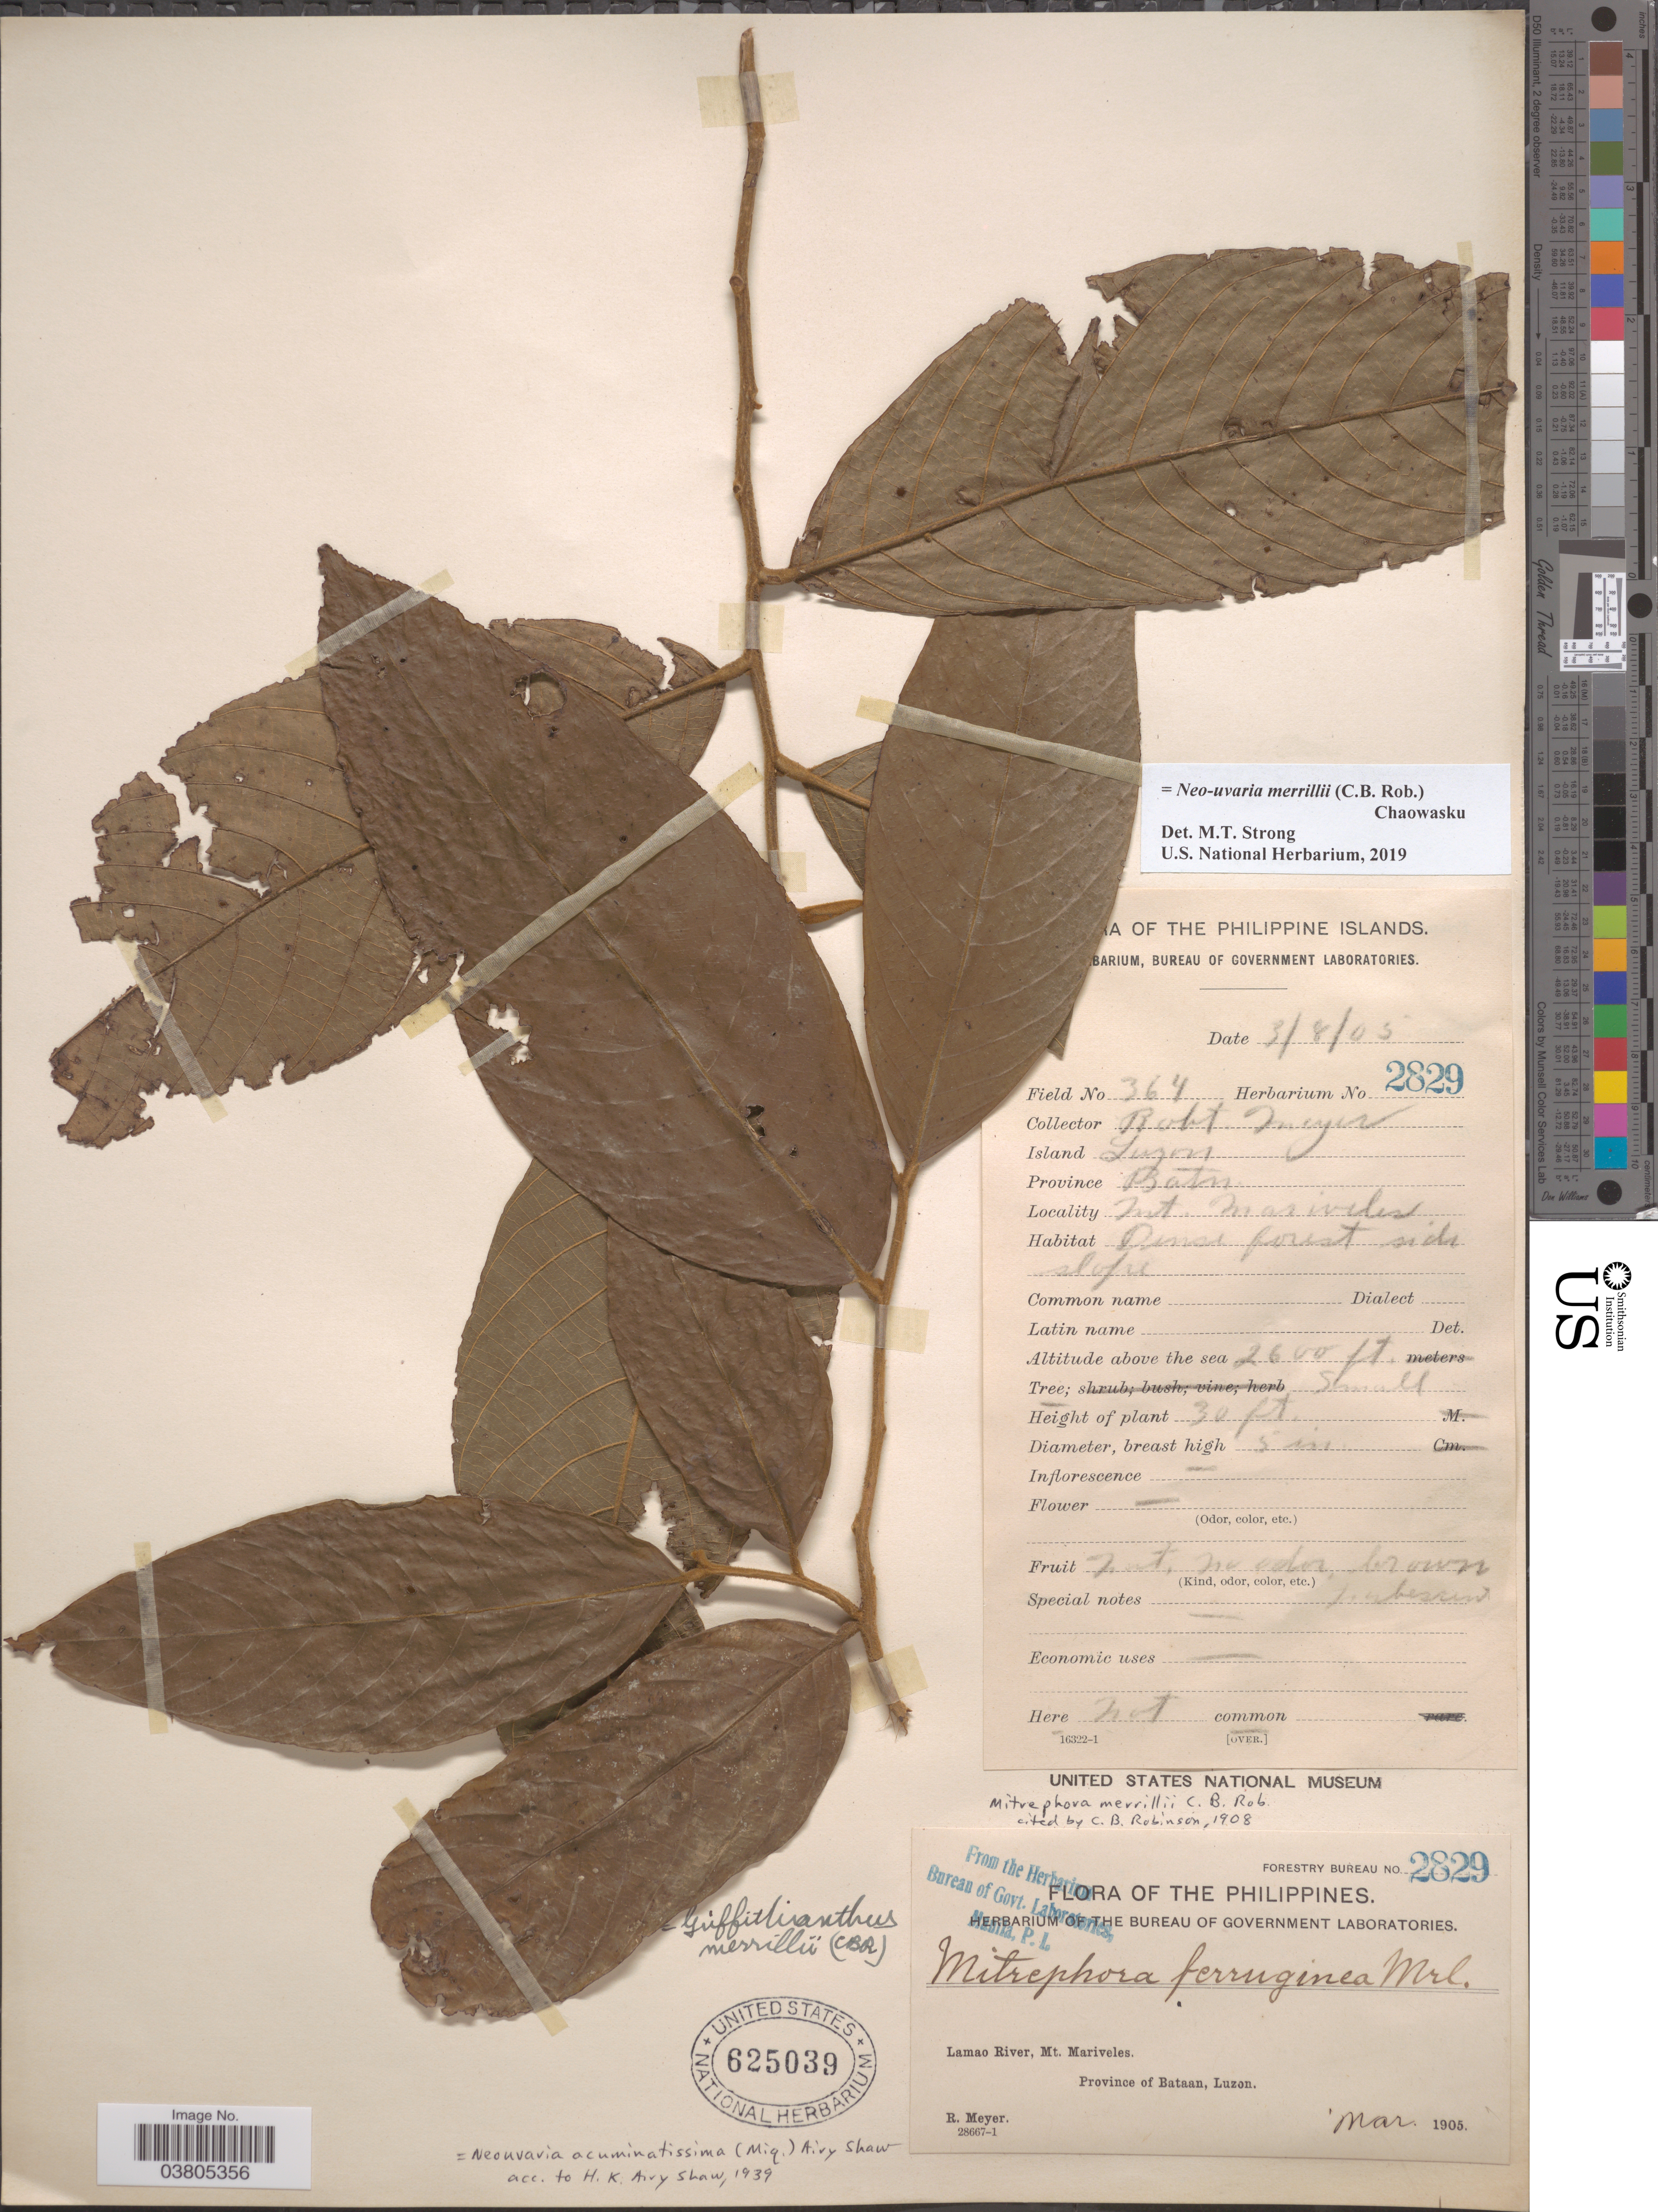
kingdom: Plantae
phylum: Tracheophyta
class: Magnoliopsida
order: Magnoliales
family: Annonaceae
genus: Neo-Uvaria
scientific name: Neo-uvaria merrillii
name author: (C.B. Rob.) Chaowasku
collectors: R. Meyer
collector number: Forestry Bureau 2829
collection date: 1905-03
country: Philippines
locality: Lamao River, Mt. Mariveles. Province of Bataan, Luzon. Province Batn.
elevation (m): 792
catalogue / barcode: US 625039